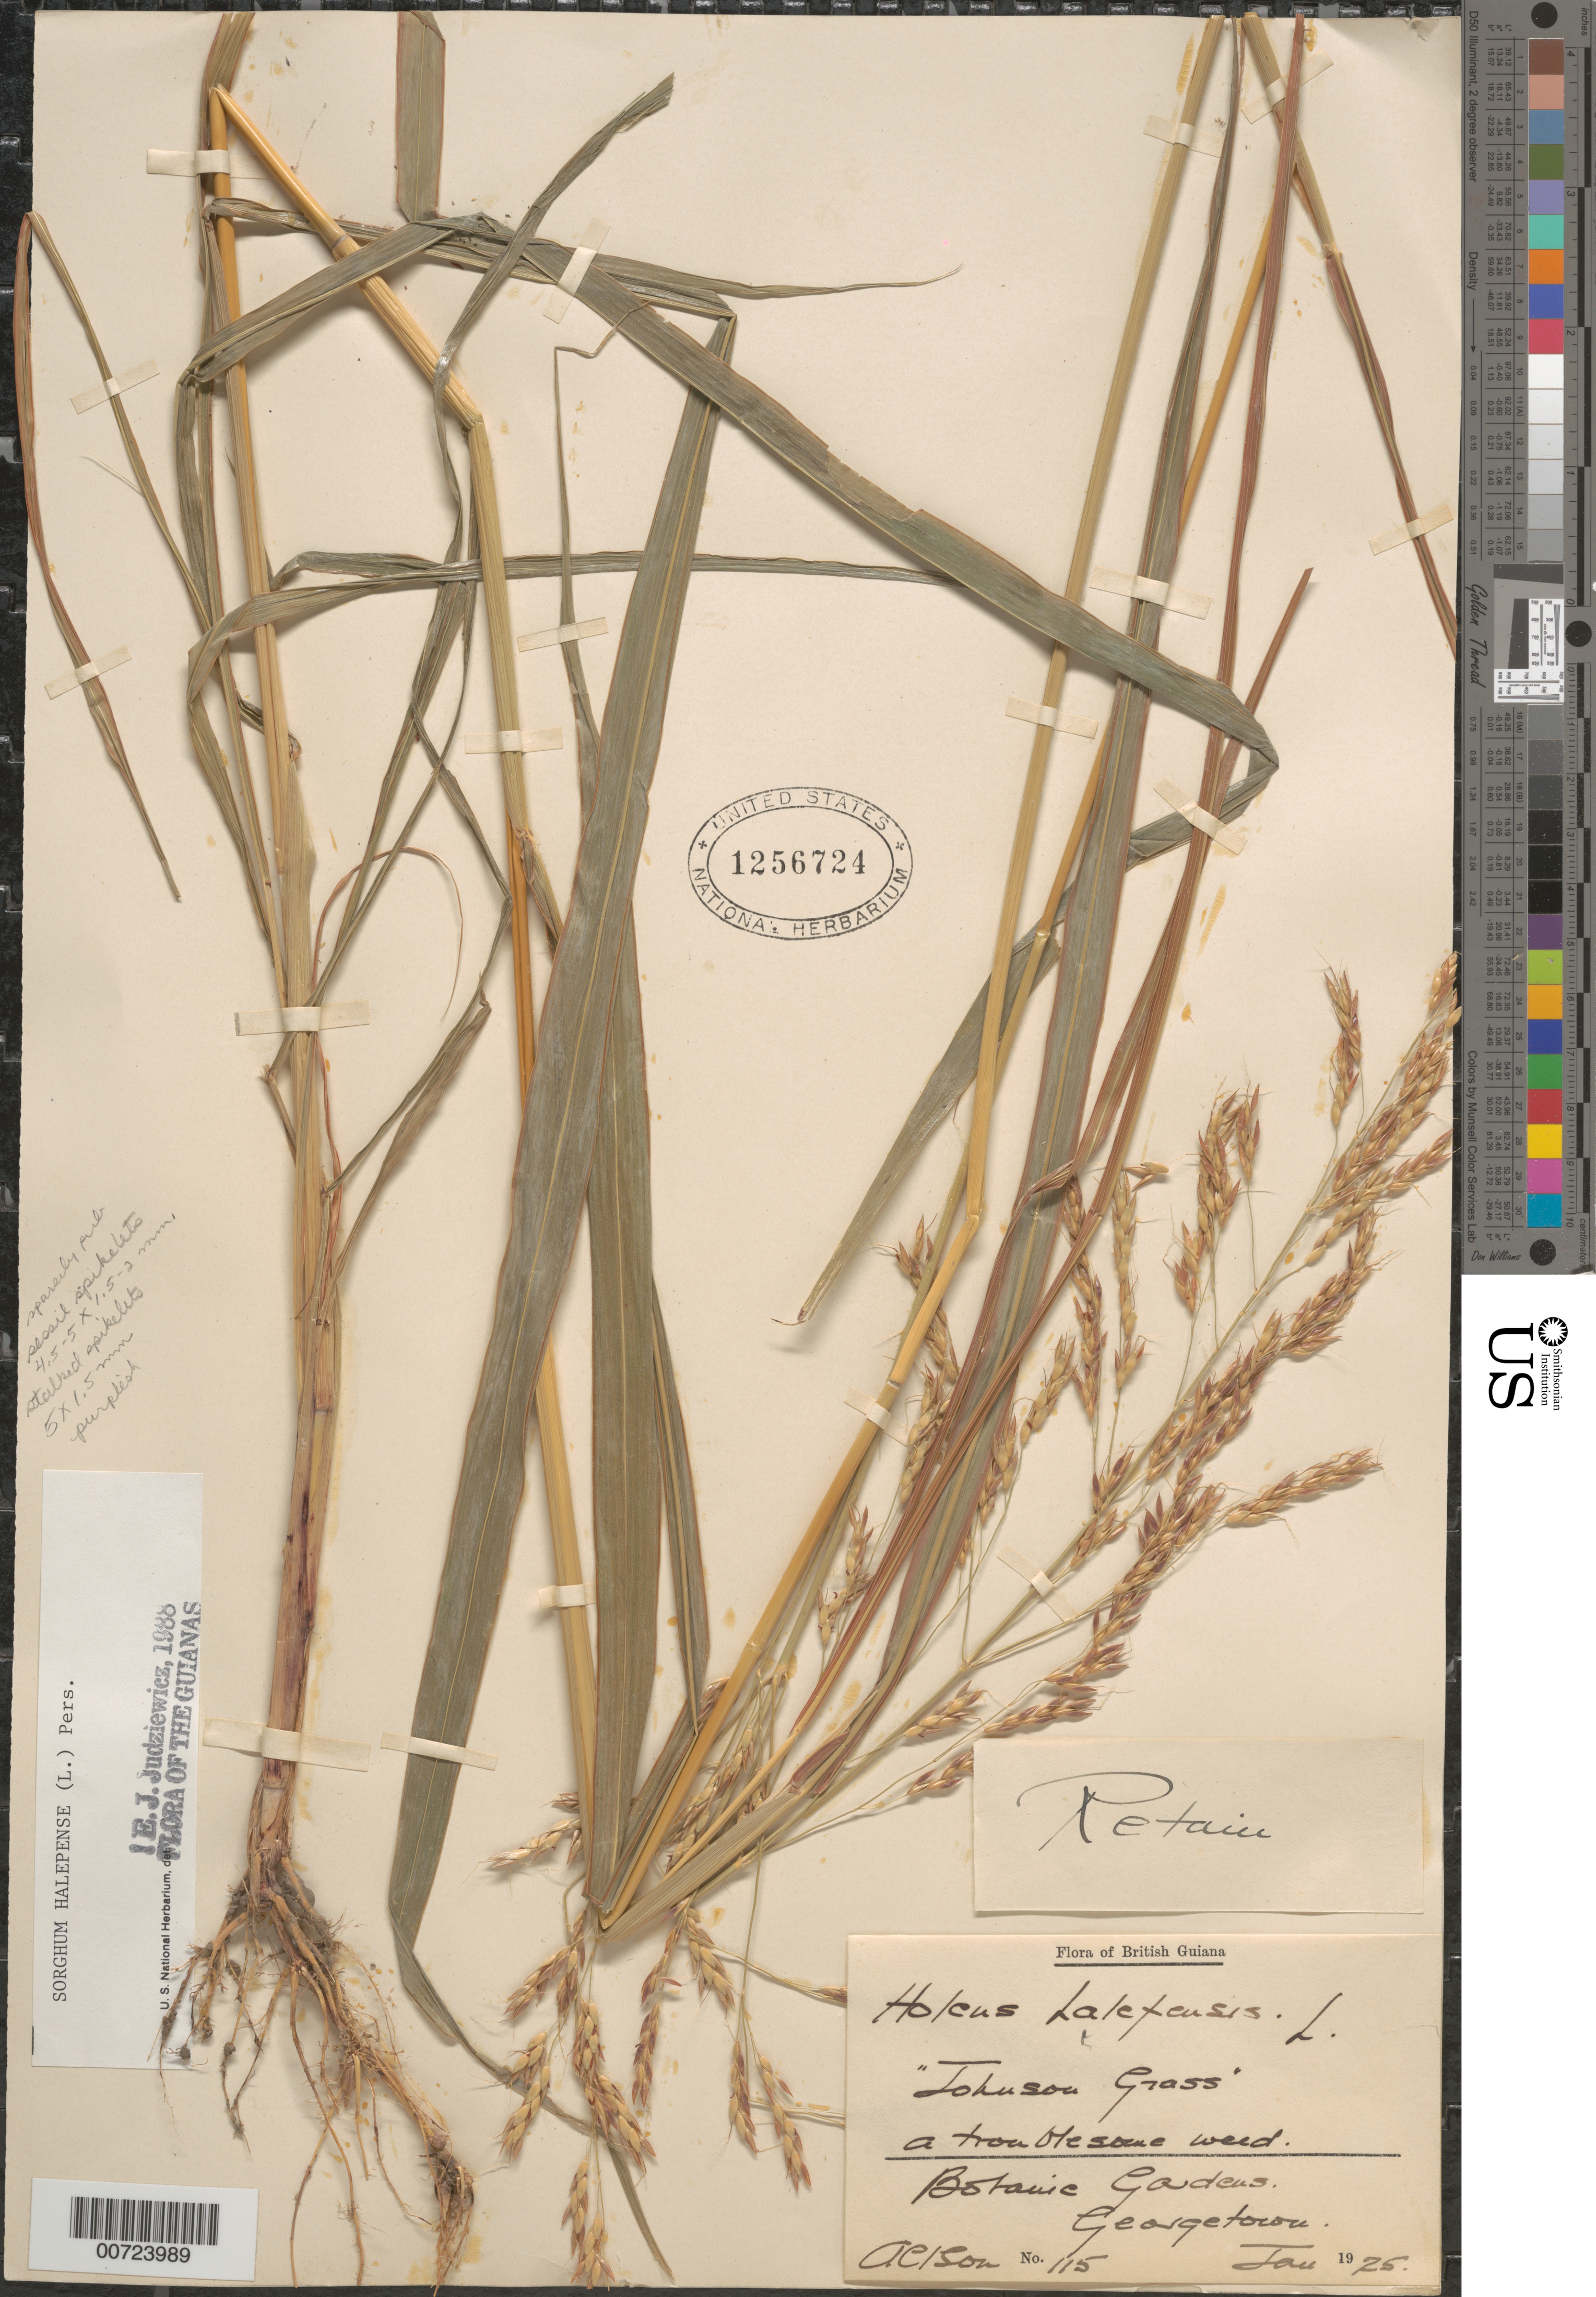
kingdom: Plantae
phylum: Tracheophyta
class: Liliopsida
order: Poales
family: Poaceae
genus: Sorghum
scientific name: Sorghum halepense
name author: (L.) Pers.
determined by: Judziewicz, E. J.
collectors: R. Altson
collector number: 115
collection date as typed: Jan-25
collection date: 1925-01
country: Guyana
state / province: Demerara-Mahaica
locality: Georgetown, Botanic Gardens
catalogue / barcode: US 1256724